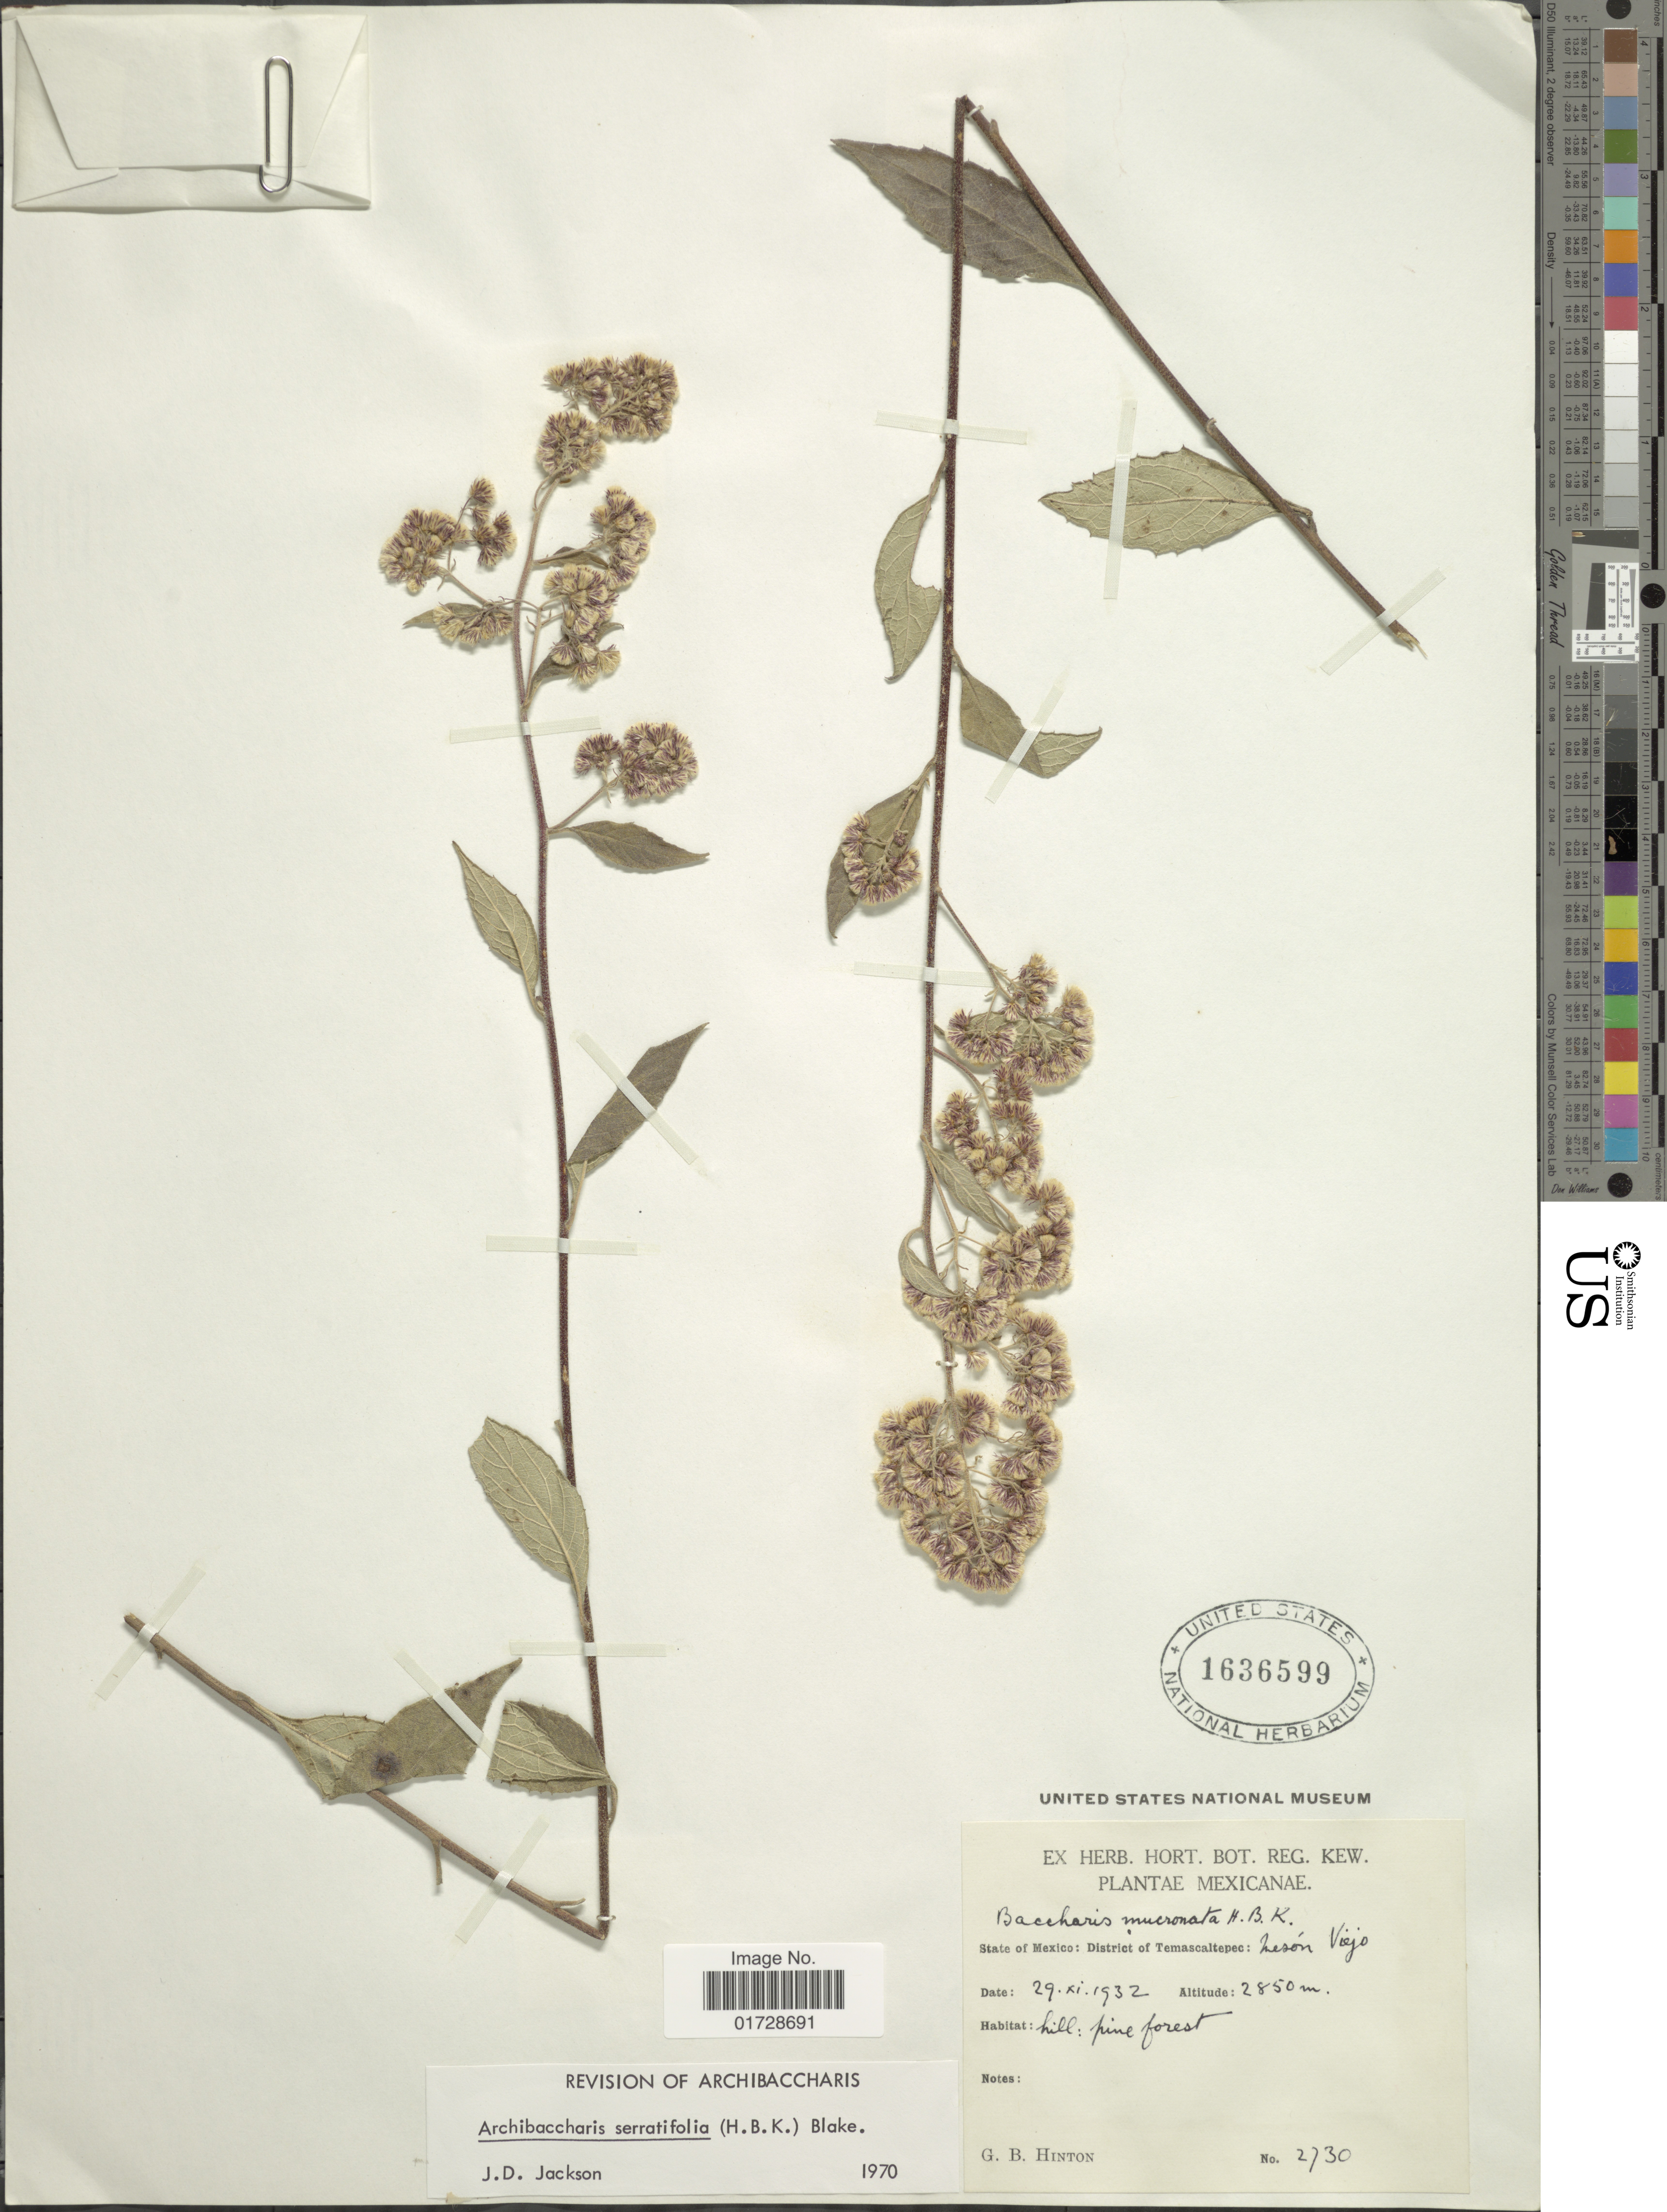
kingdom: Plantae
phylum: Tracheophyta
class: Magnoliopsida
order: Asterales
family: Asteraceae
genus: Archibaccharis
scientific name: Archibaccharis serratifolia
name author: (Kunth) S.F. Blake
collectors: G. B. Hinton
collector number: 2730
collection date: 1932-11-29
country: Mexico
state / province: México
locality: District of Temascaltepec, Meson Viejo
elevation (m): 2850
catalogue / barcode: US 1636599